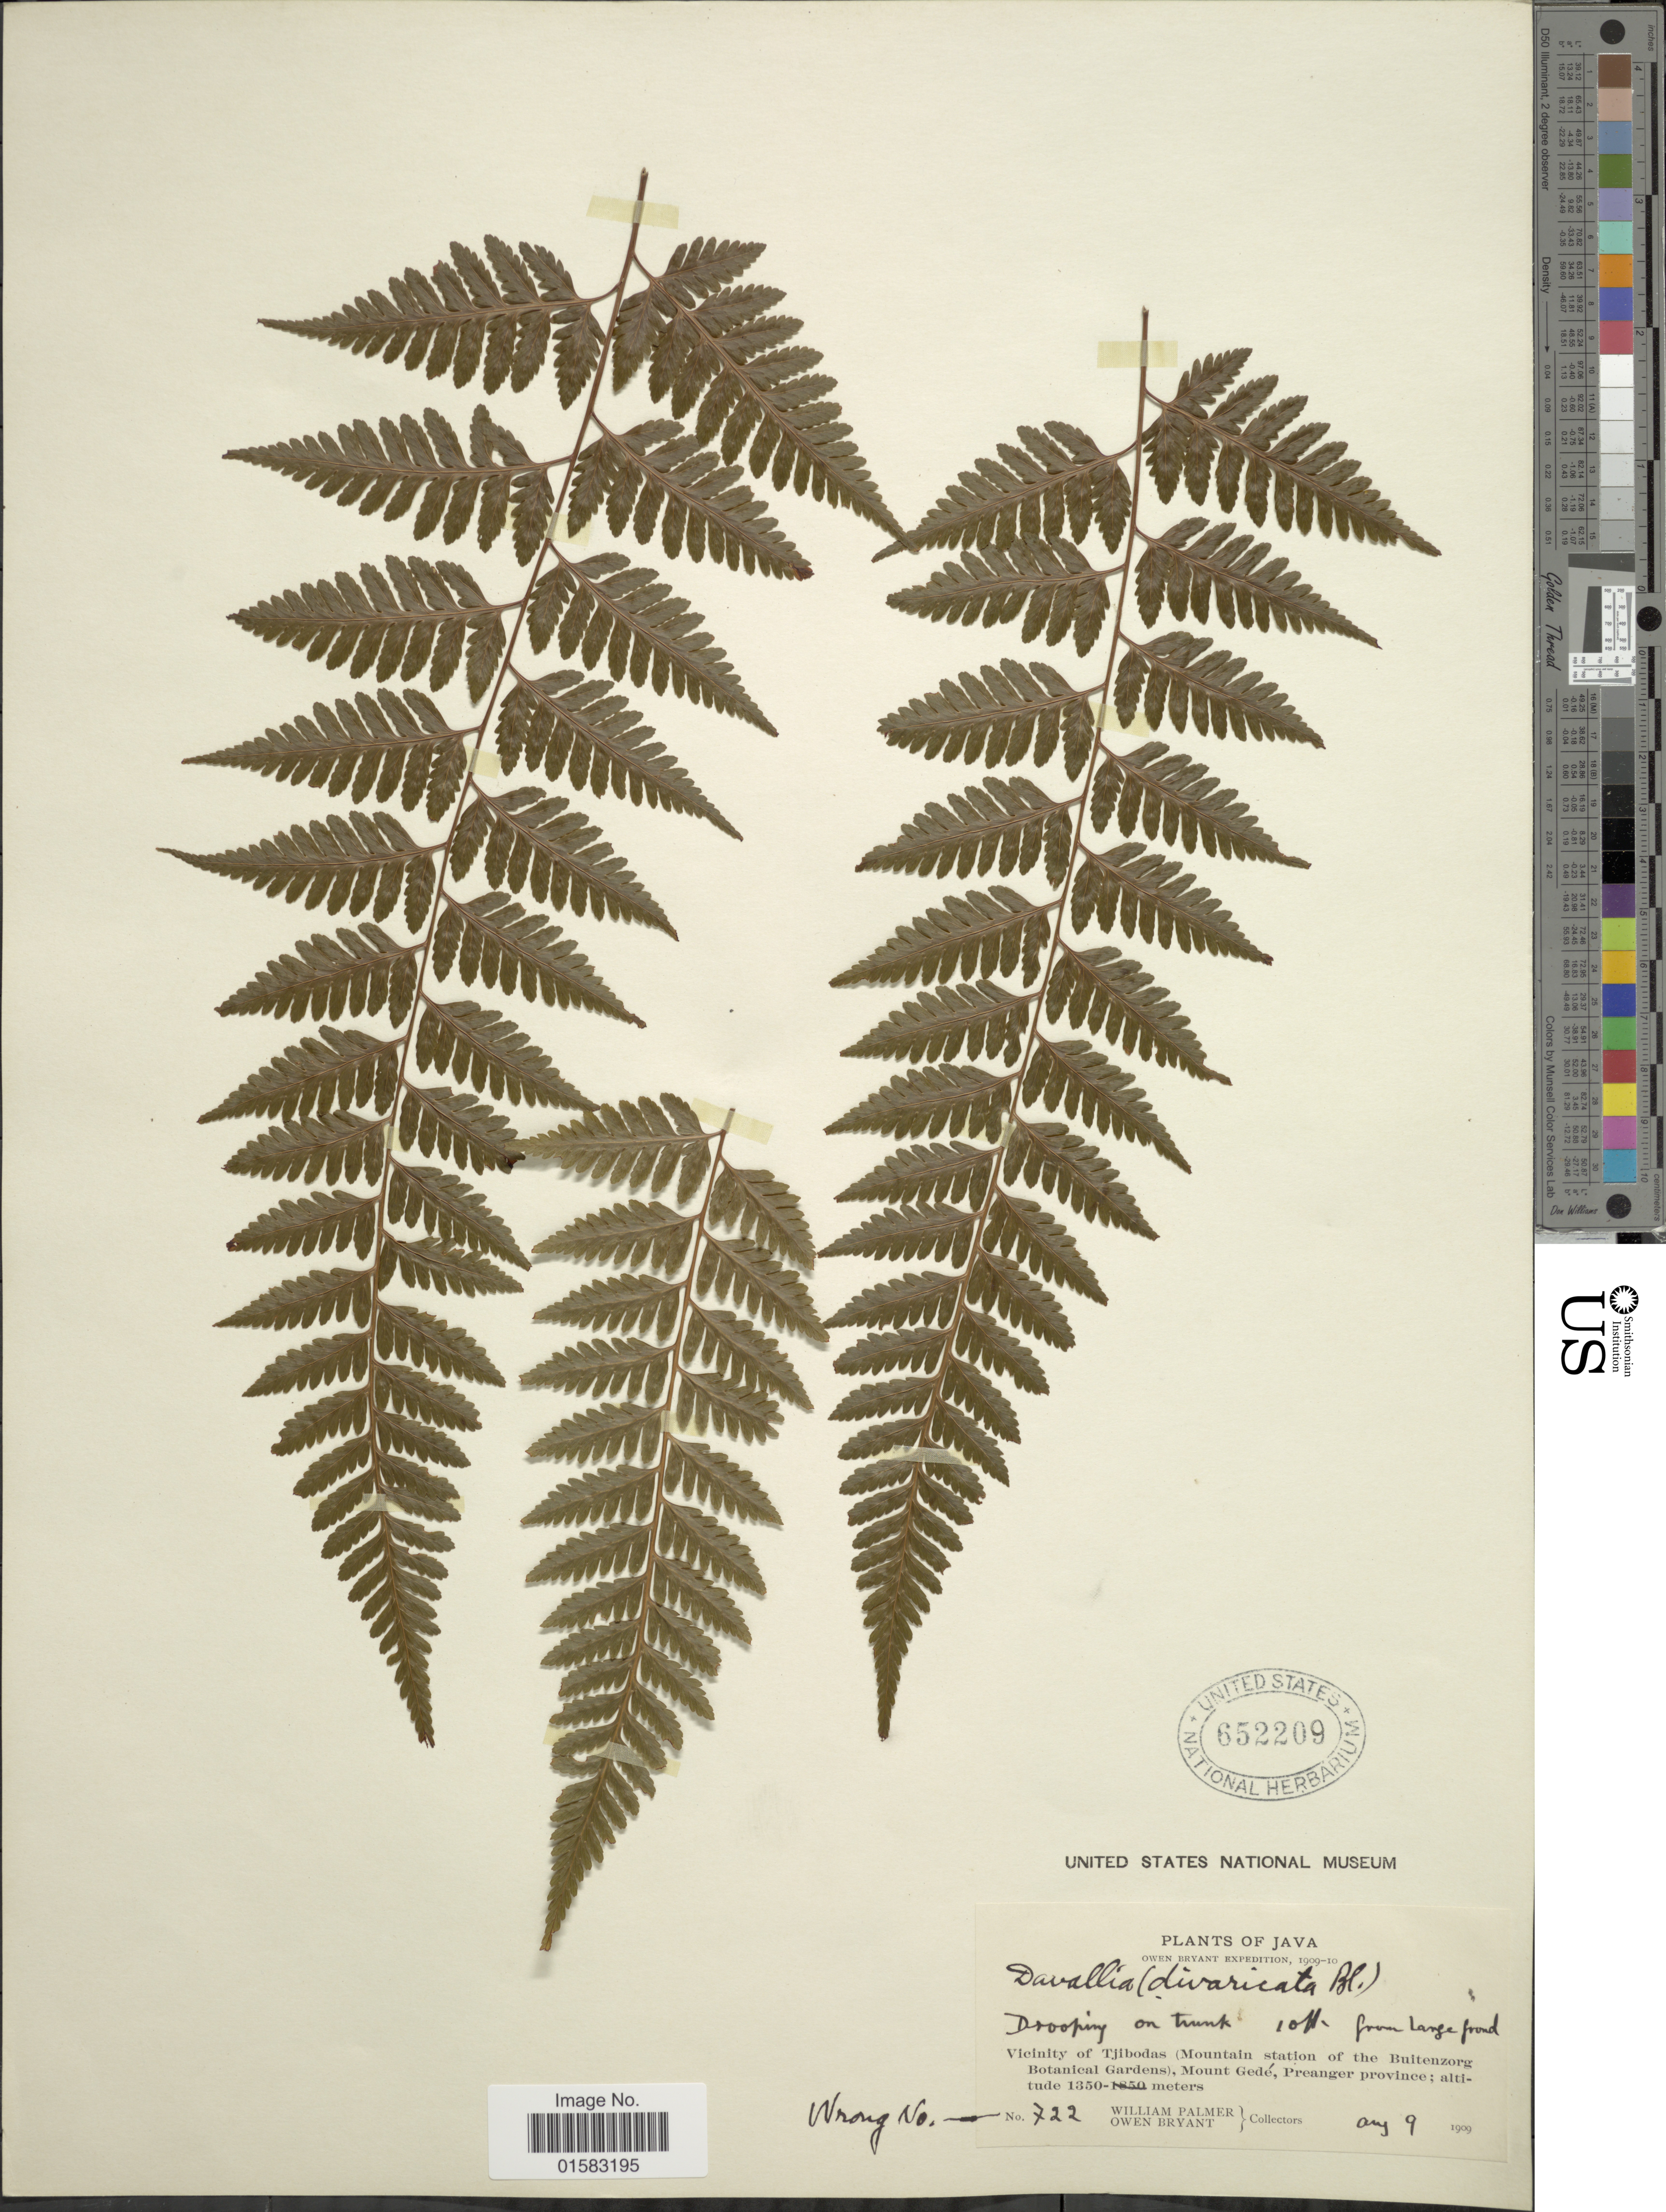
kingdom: Plantae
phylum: Tracheophyta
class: Polypodiopsida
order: Polypodiales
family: Davalliaceae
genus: Davallia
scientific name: Davallia divaricata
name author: Blume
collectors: W. Palmer & O. Bryant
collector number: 722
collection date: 1909-08-09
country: Indonesia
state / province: Java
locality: Vicinity of Tjibodas (Mountain Station of the Buitenzorg Botanical Gardens), Mount Gede, Preanger Province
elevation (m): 1350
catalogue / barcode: US 652209